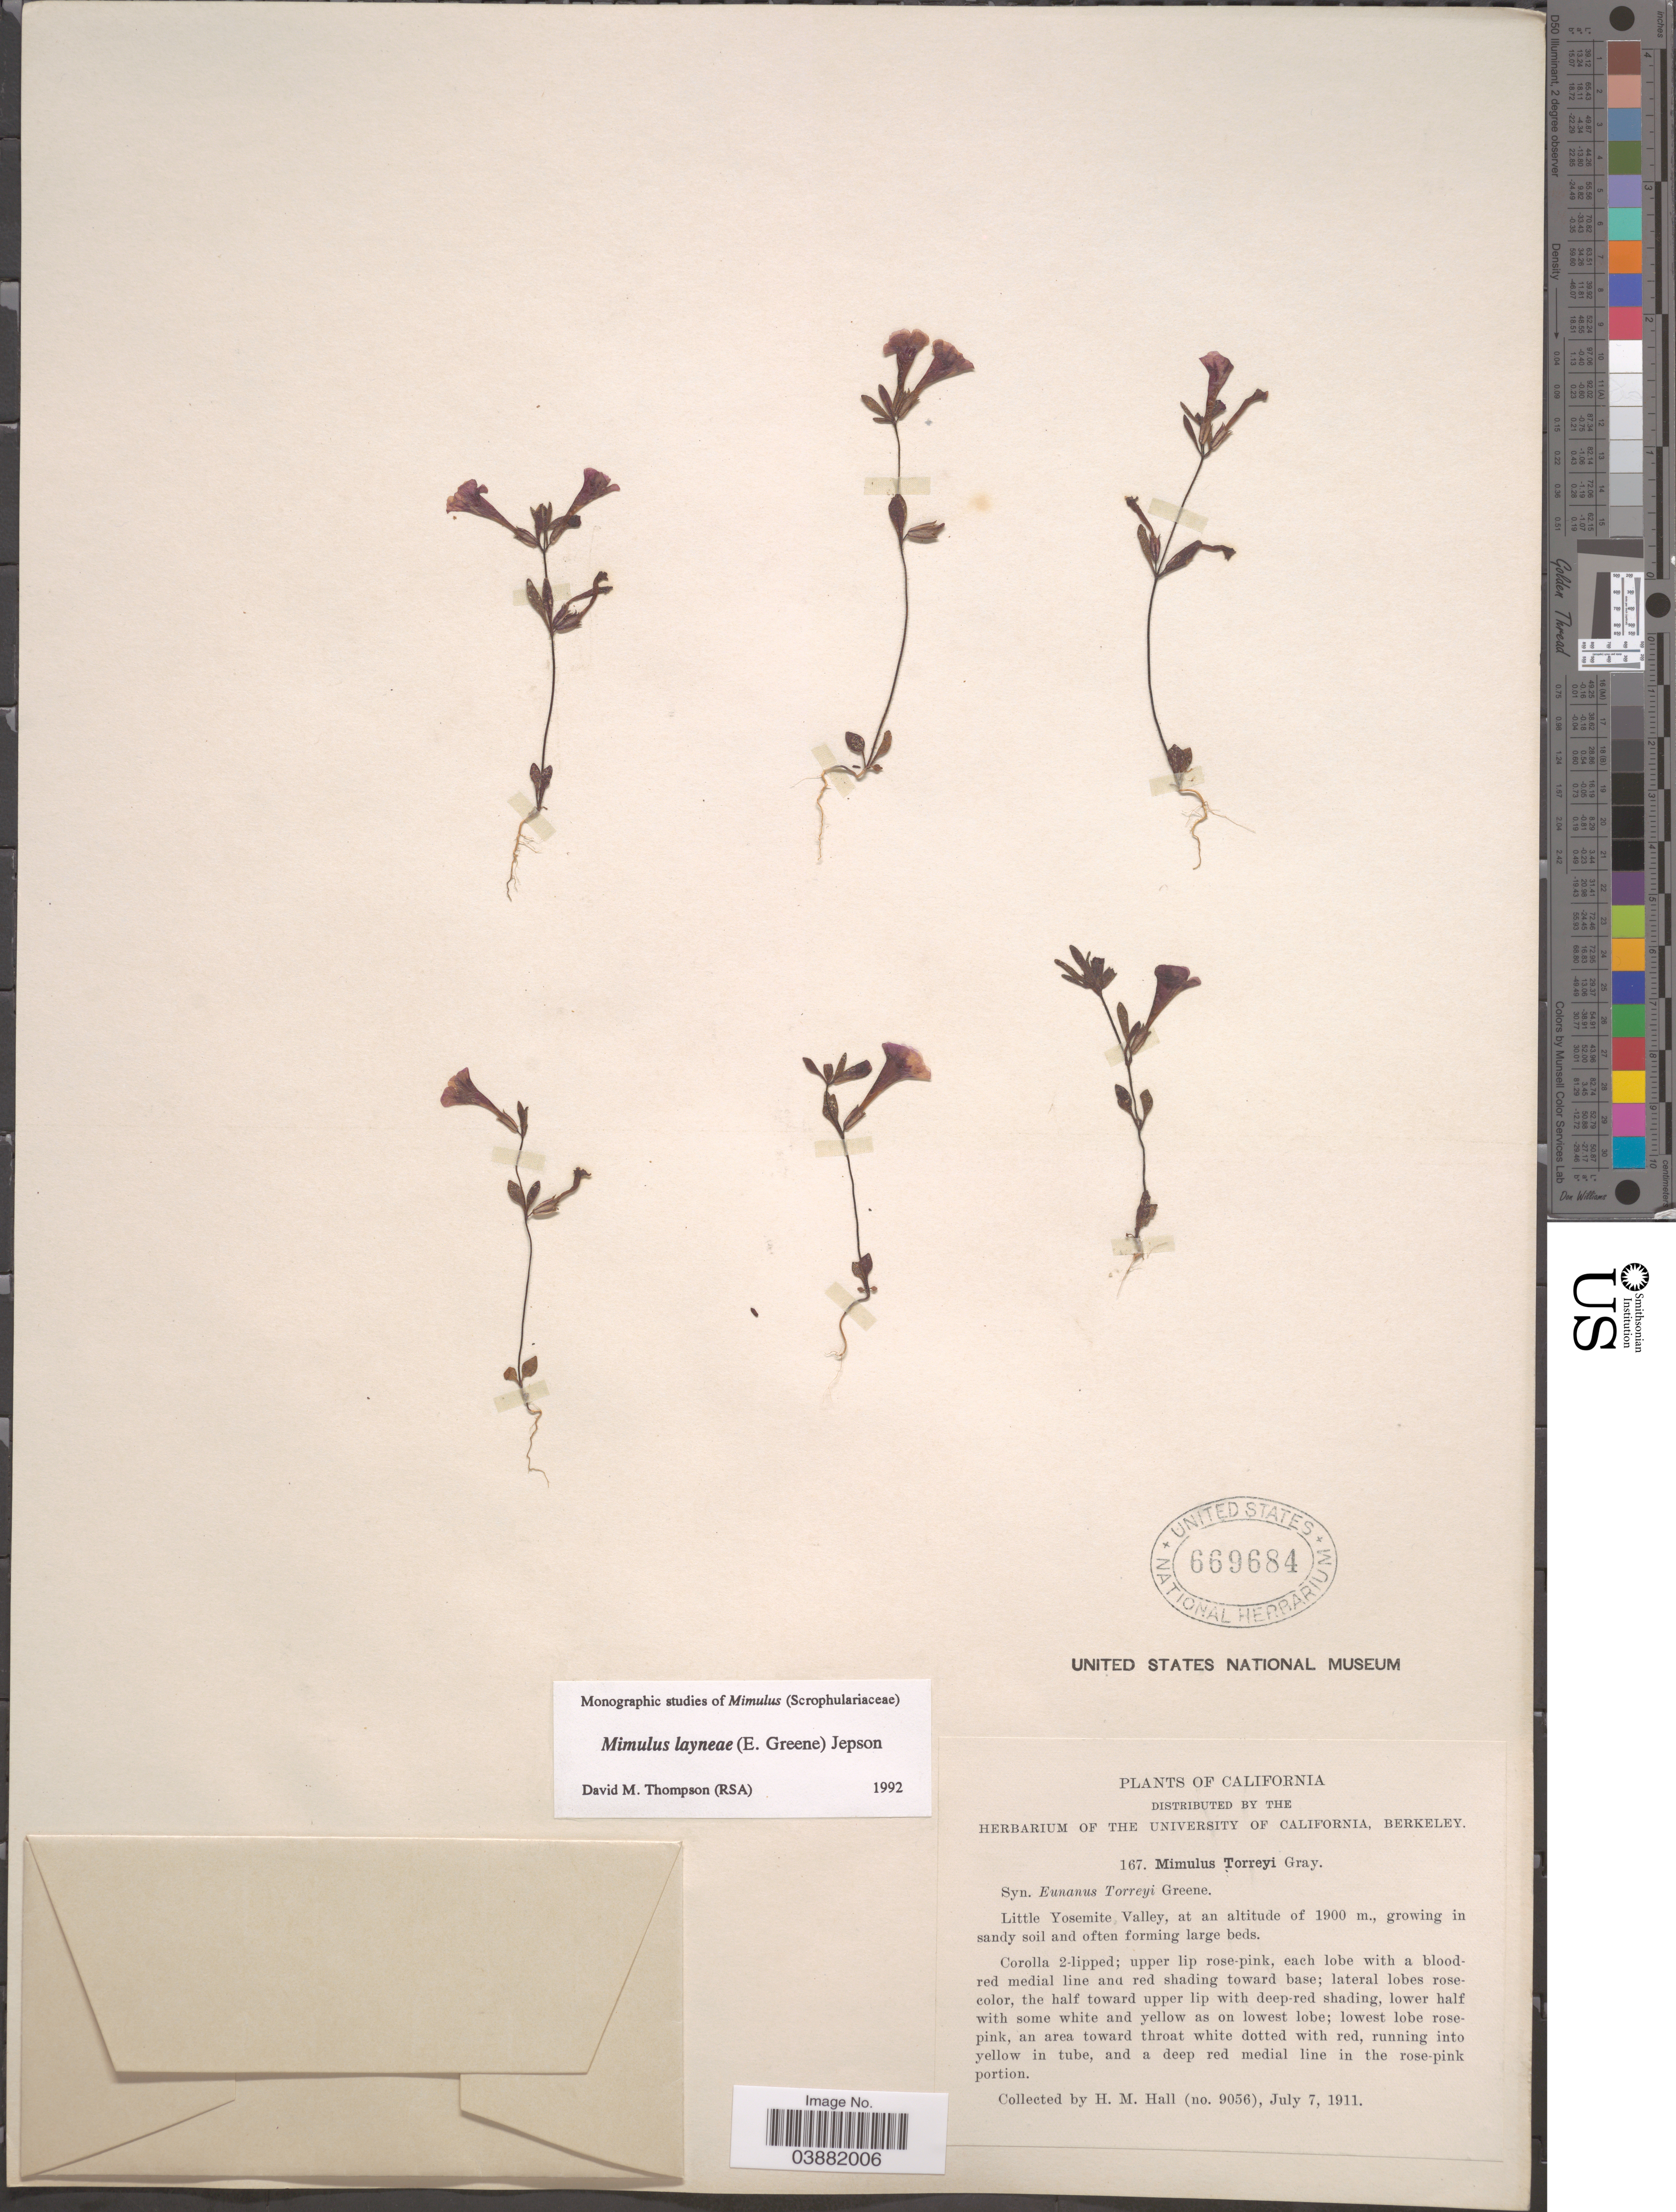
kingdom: Plantae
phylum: Tracheophyta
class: Magnoliopsida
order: Lamiales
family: Phrymaceae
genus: Mimulus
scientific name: Mimulus layneae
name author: (Greene) Jeps.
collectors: H. M. Hall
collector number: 9056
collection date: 1911-07-07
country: United States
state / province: California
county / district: Mariposa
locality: Little Yosemite Valley.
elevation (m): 1900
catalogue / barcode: US 669684